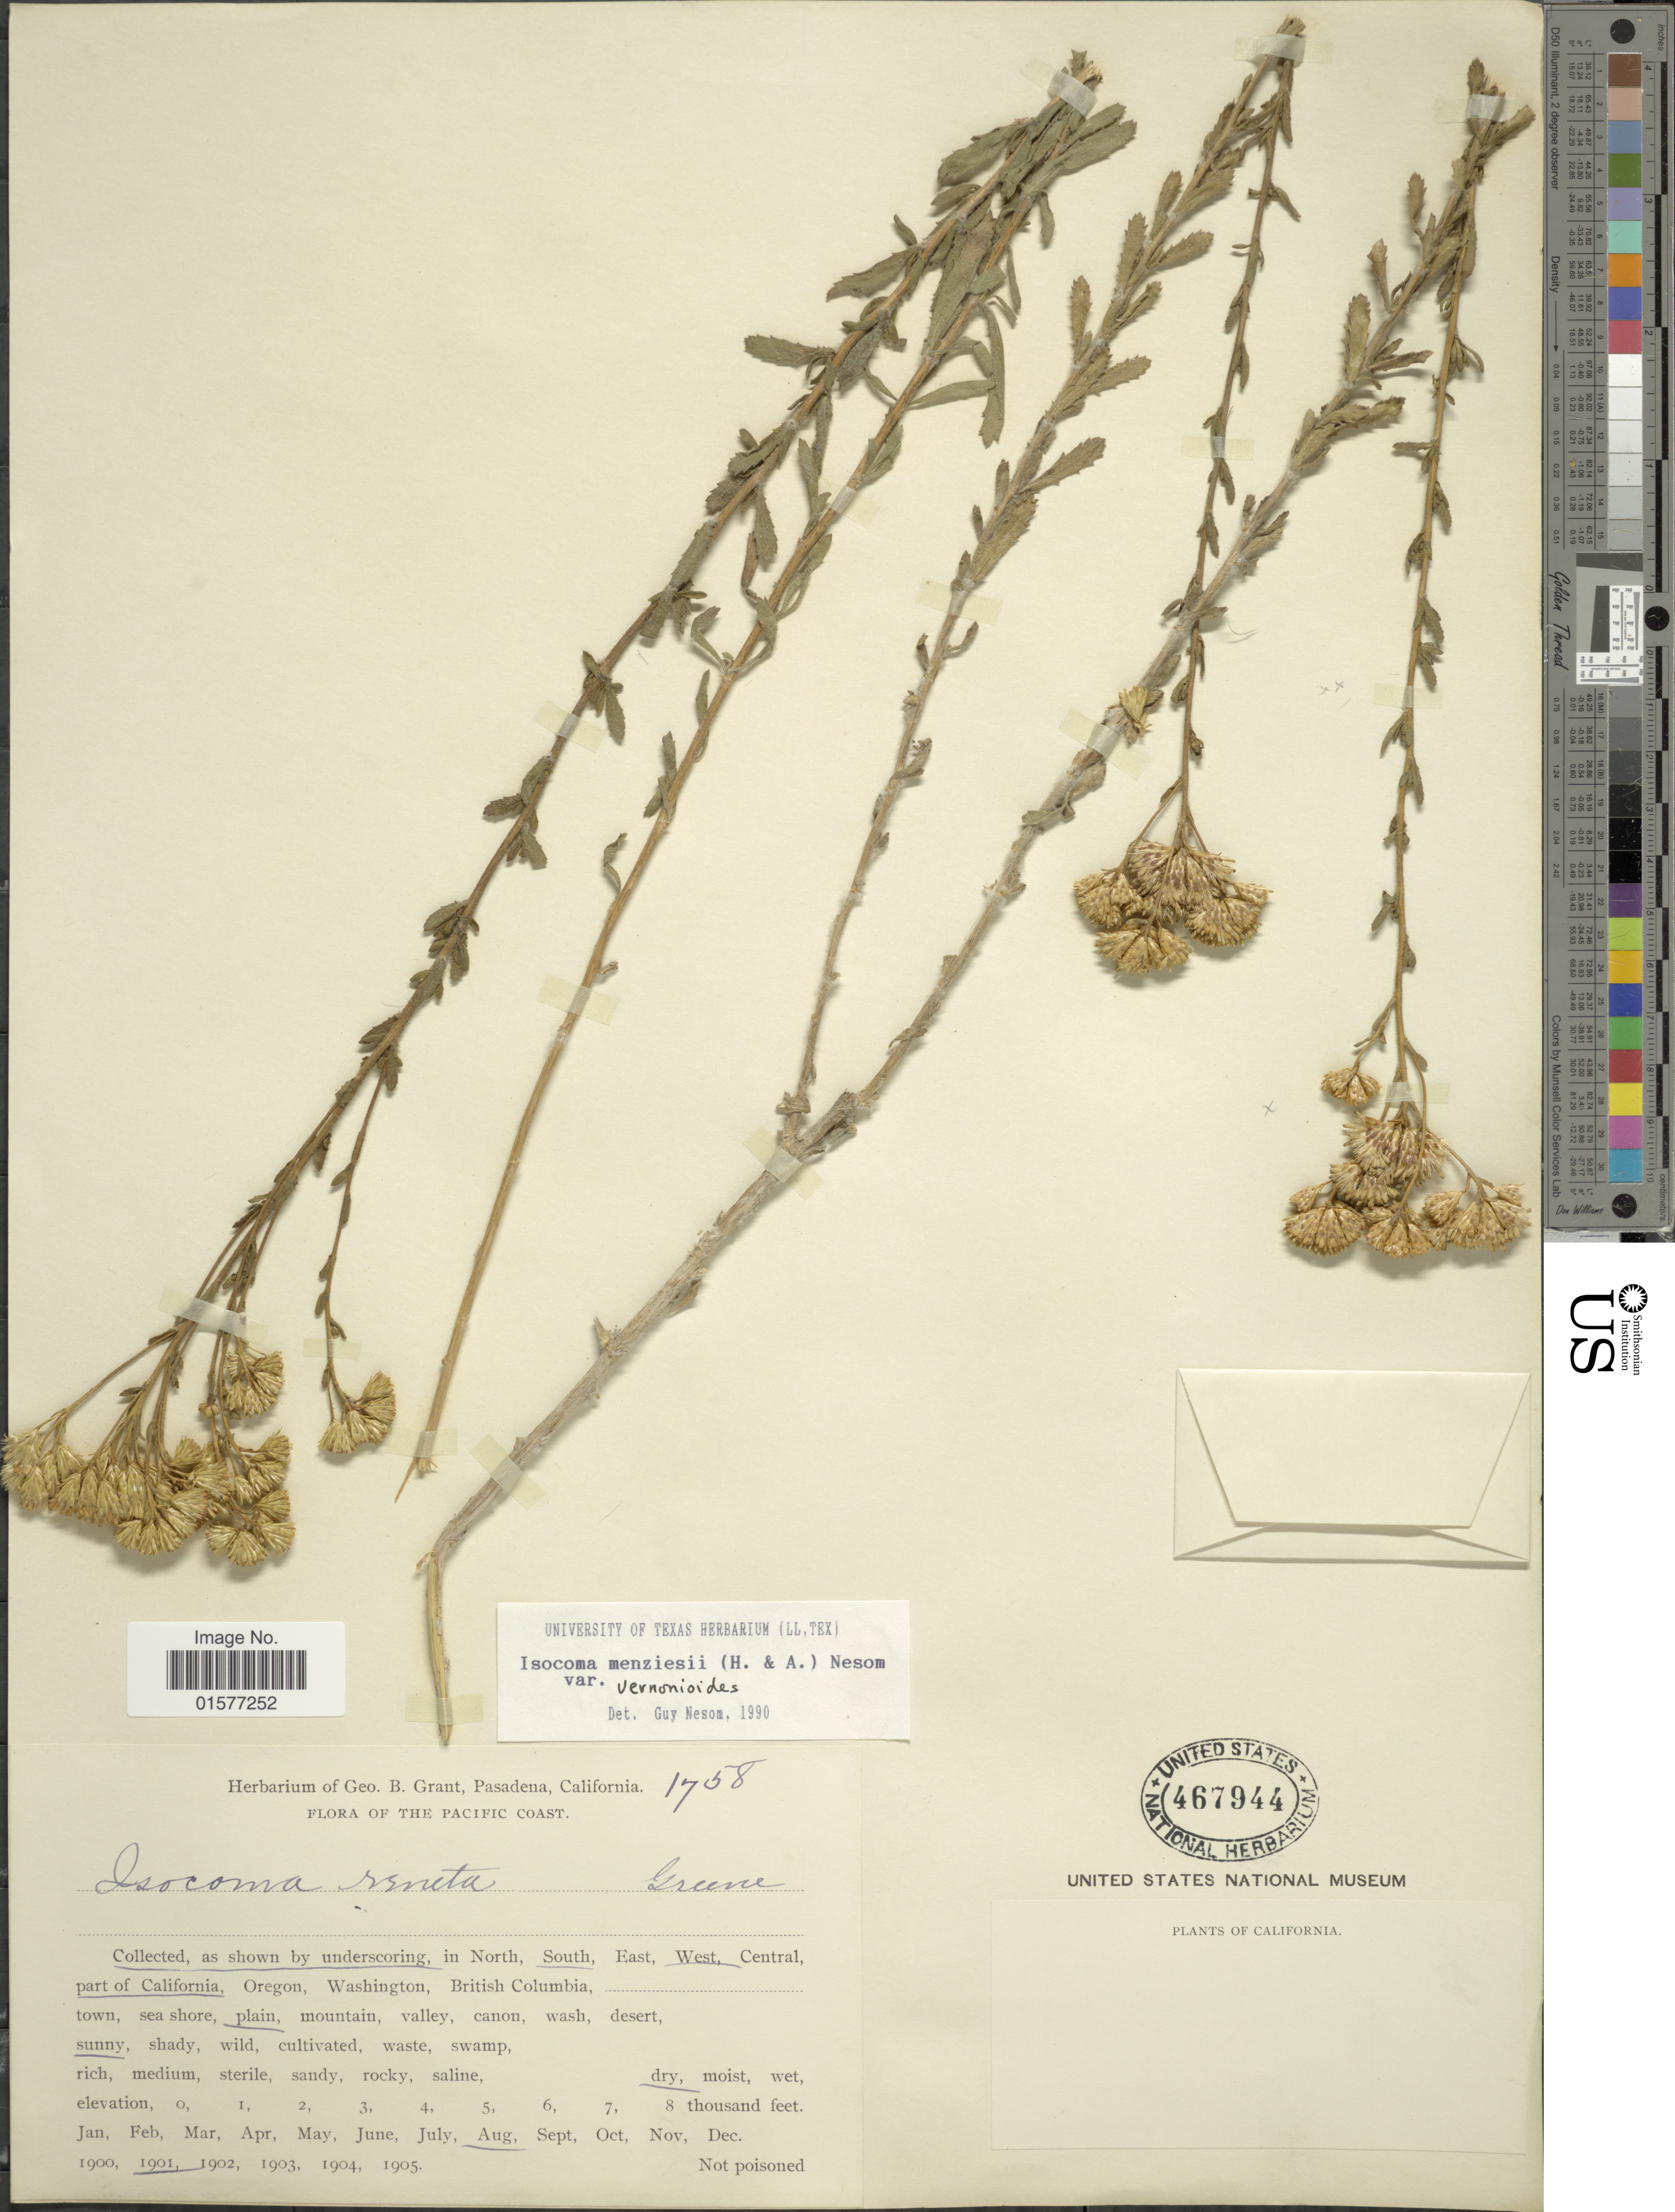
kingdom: Plantae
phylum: Tracheophyta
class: Magnoliopsida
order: Asterales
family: Asteraceae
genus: Isocoma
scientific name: Isocoma menziesii var. vernonioides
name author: (Nutt.) G.L. Nesom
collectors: ex herb. G. B. Grant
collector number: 1758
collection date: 1901-08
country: United States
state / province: California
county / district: Los Angeles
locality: Pasadena, The Pacific Coast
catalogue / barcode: US 467944